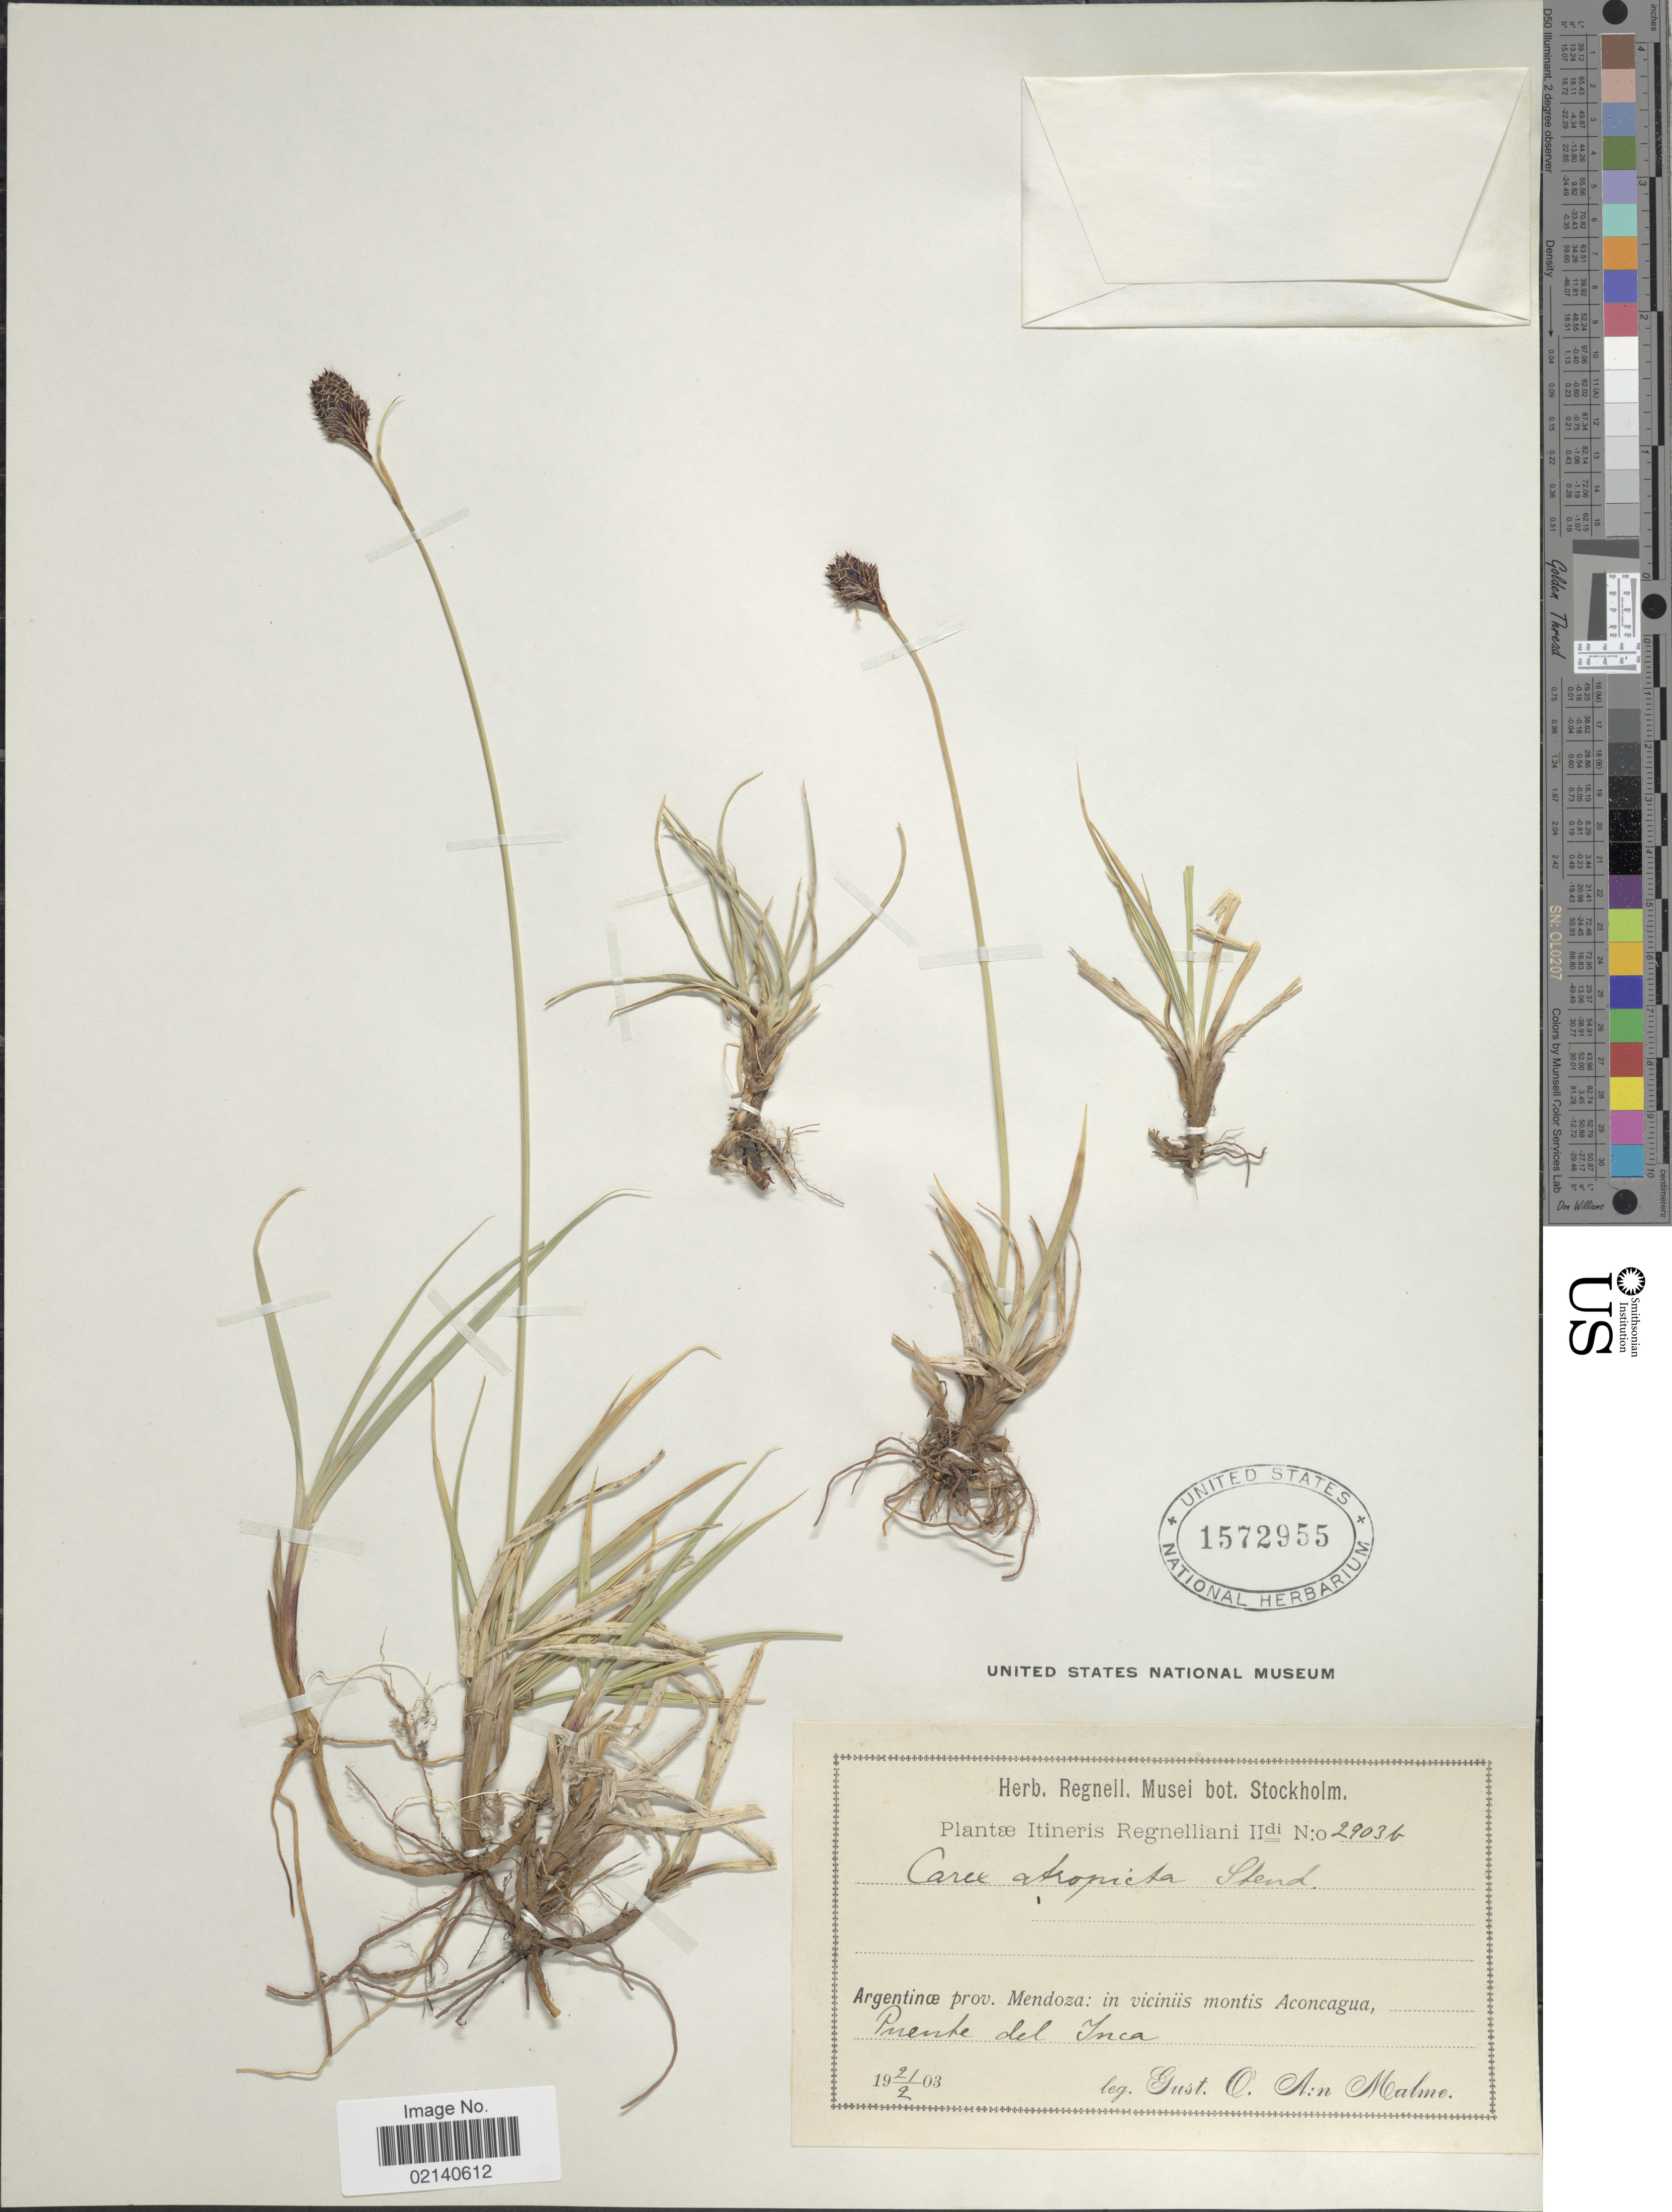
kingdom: Plantae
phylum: Tracheophyta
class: Liliopsida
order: Poales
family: Cyperaceae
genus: Carex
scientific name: Carex malmei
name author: Kalela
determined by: Jimnéz-Mejias, Pedro, (UPOS), Universidad Pablo de Olavide (SPAIN)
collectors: G. O. A. Malme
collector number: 2903b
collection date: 1903-02-21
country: Argentina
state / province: Mendoza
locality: Itineris regnelliani IIdi. In viciniis montis Aconcagua. Puente del Inca.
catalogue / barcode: US 1572955